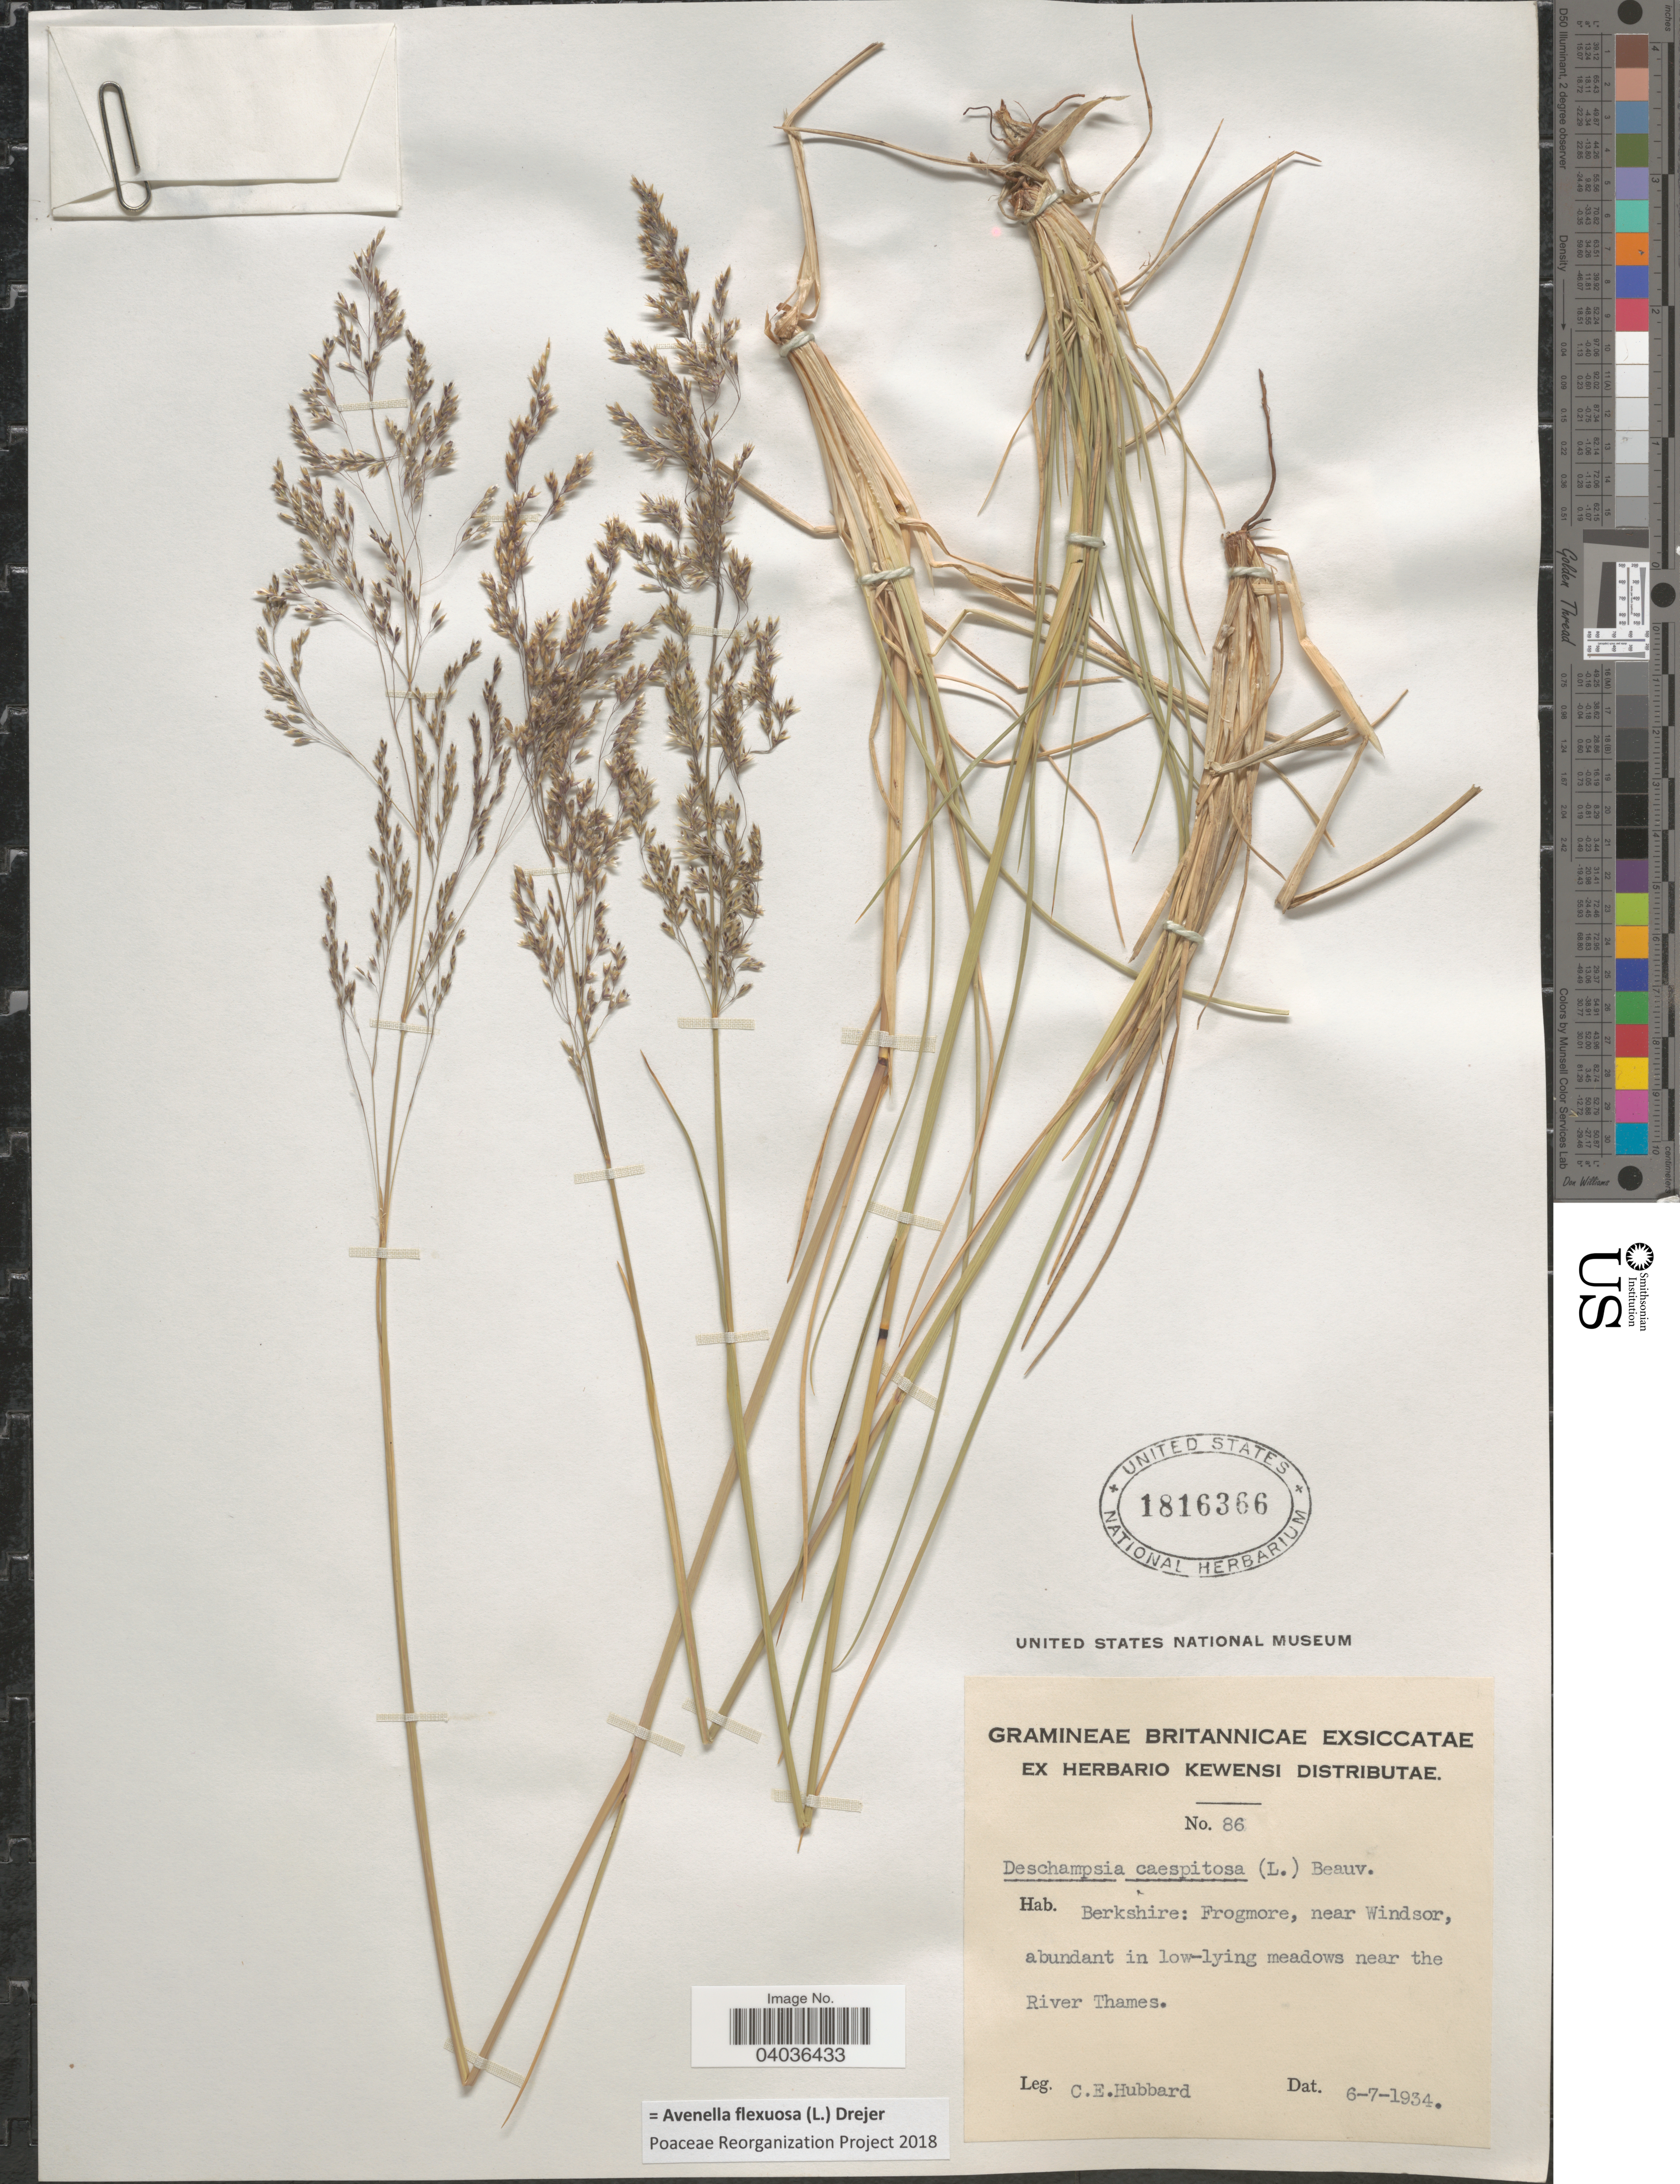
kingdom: Plantae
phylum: Tracheophyta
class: Liliopsida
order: Poales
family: Poaceae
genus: Avenella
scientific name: Avenella flexuosa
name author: (L.) Drejer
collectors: C. E. Hubbard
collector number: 86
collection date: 1934-07-06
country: United Kingdom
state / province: England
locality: Berkshire: Frogmore, near Windsor, abundant in low-lying meadows near the River Thames.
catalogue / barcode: US 1816366